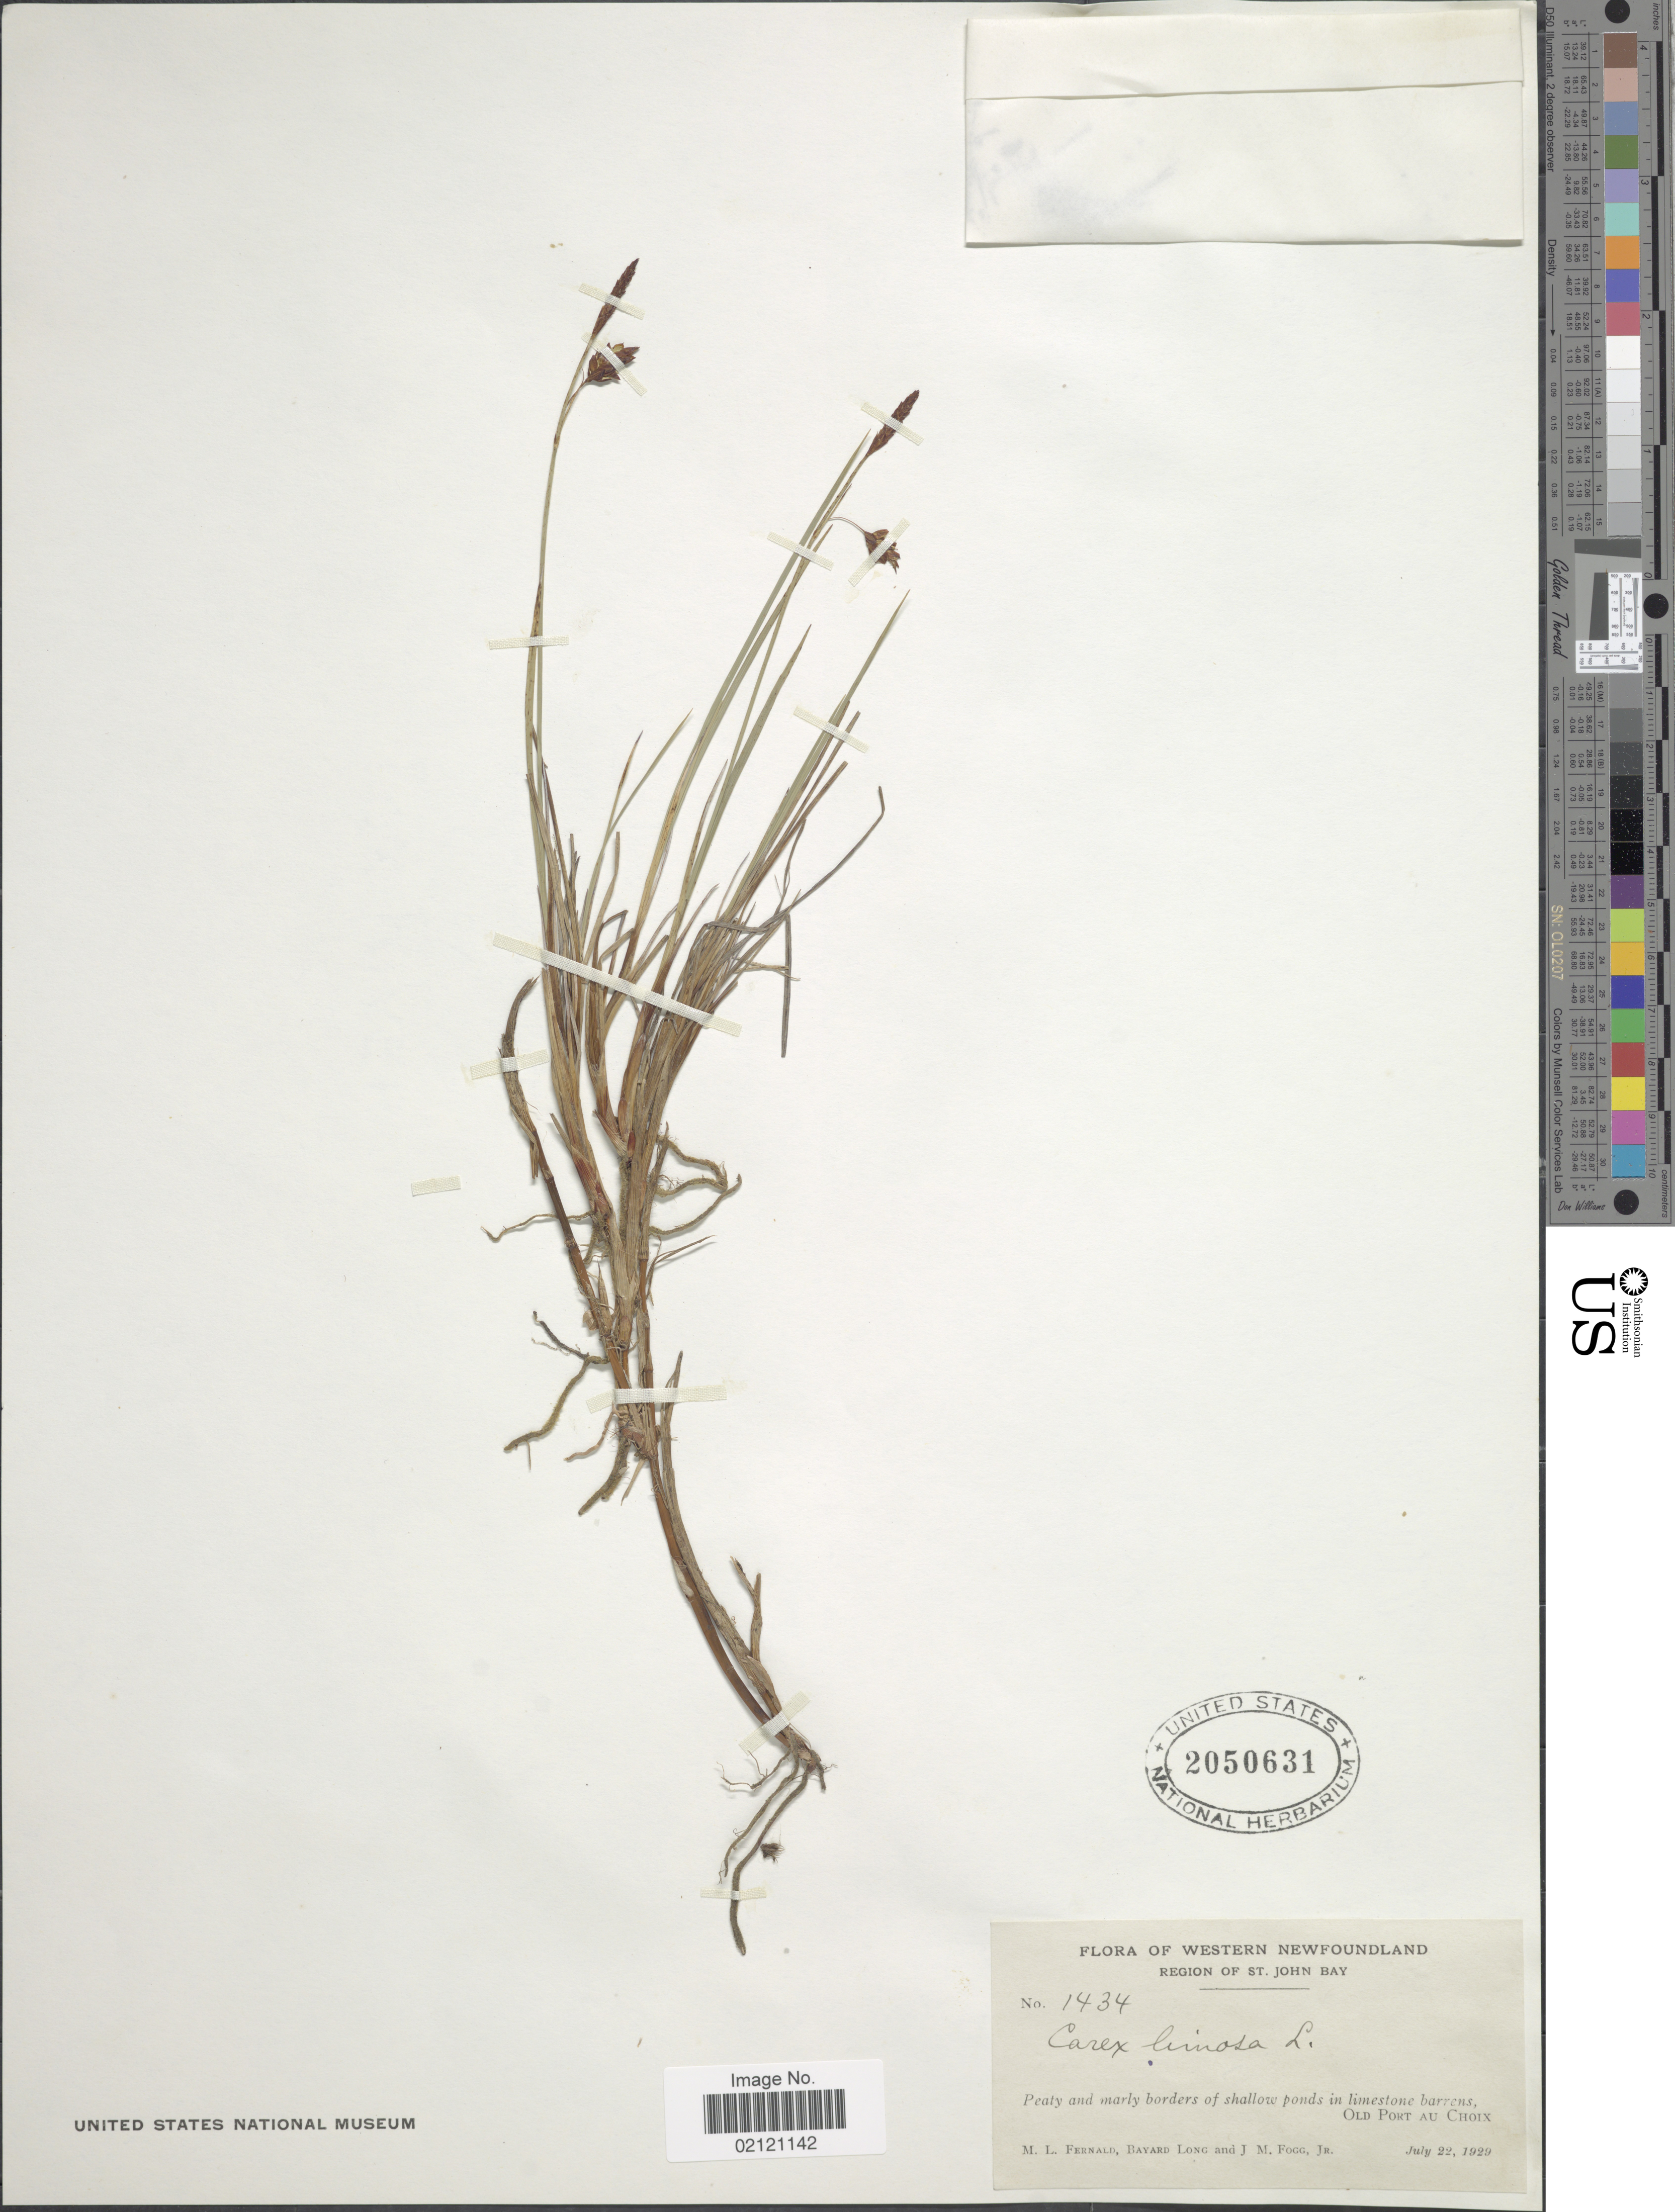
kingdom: Plantae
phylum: Tracheophyta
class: Liliopsida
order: Poales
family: Cyperaceae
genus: Carex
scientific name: Carex limosa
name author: L.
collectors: M. L. Fernald, B. Long & J. Fogg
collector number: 1434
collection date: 1929-07-22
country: Canada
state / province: Newfoundland and Labrador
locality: Western Newfoundland, Region of St. John, Old Port au Choix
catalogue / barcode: US 2050631